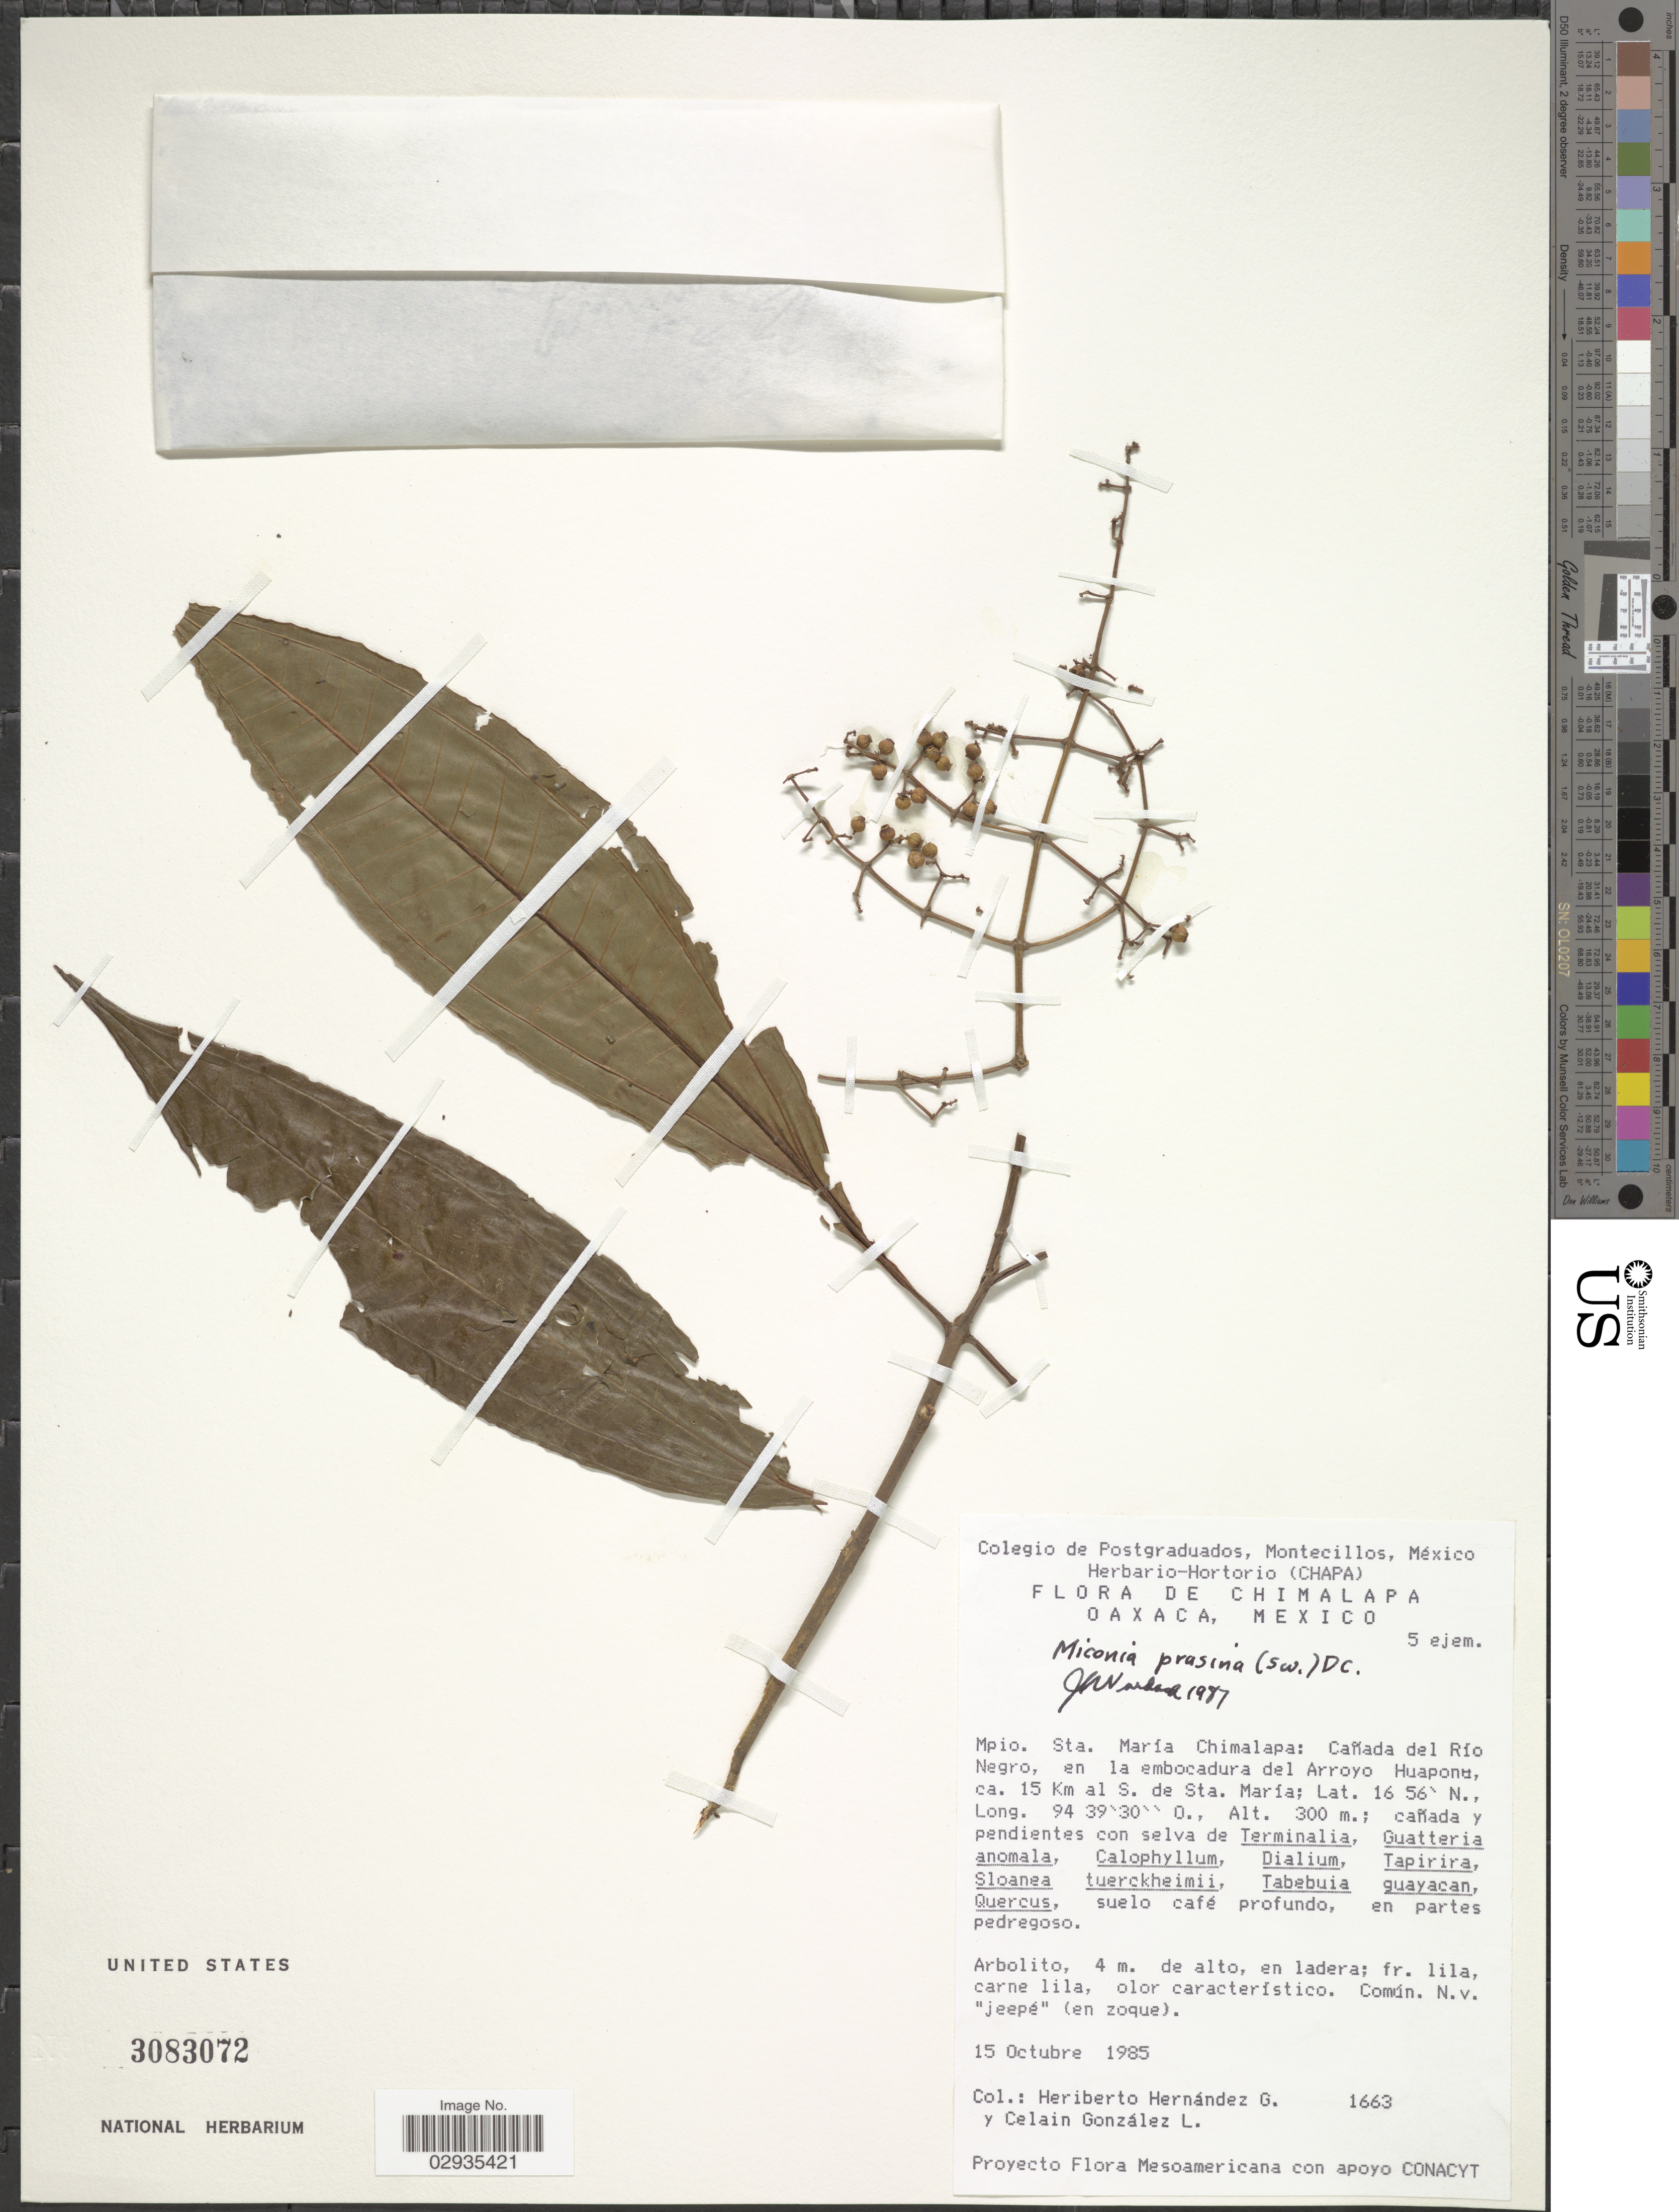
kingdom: Plantae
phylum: Tracheophyta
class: Magnoliopsida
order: Myrtales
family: Melastomataceae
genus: Miconia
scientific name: Miconia prasina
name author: (Sw.) DC.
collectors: H. Hernandez G. & C. Gonzalez L.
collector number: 1663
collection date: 1985-10-15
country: Mexico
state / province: Oaxaca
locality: Chimalapa, Mpio. Sta. María Chimalapa,Cañada del Río Negro, en la embocadura del Arroyo Huapona, ca. 15 Km al S. de Sta. María.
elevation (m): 300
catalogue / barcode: US 3083072